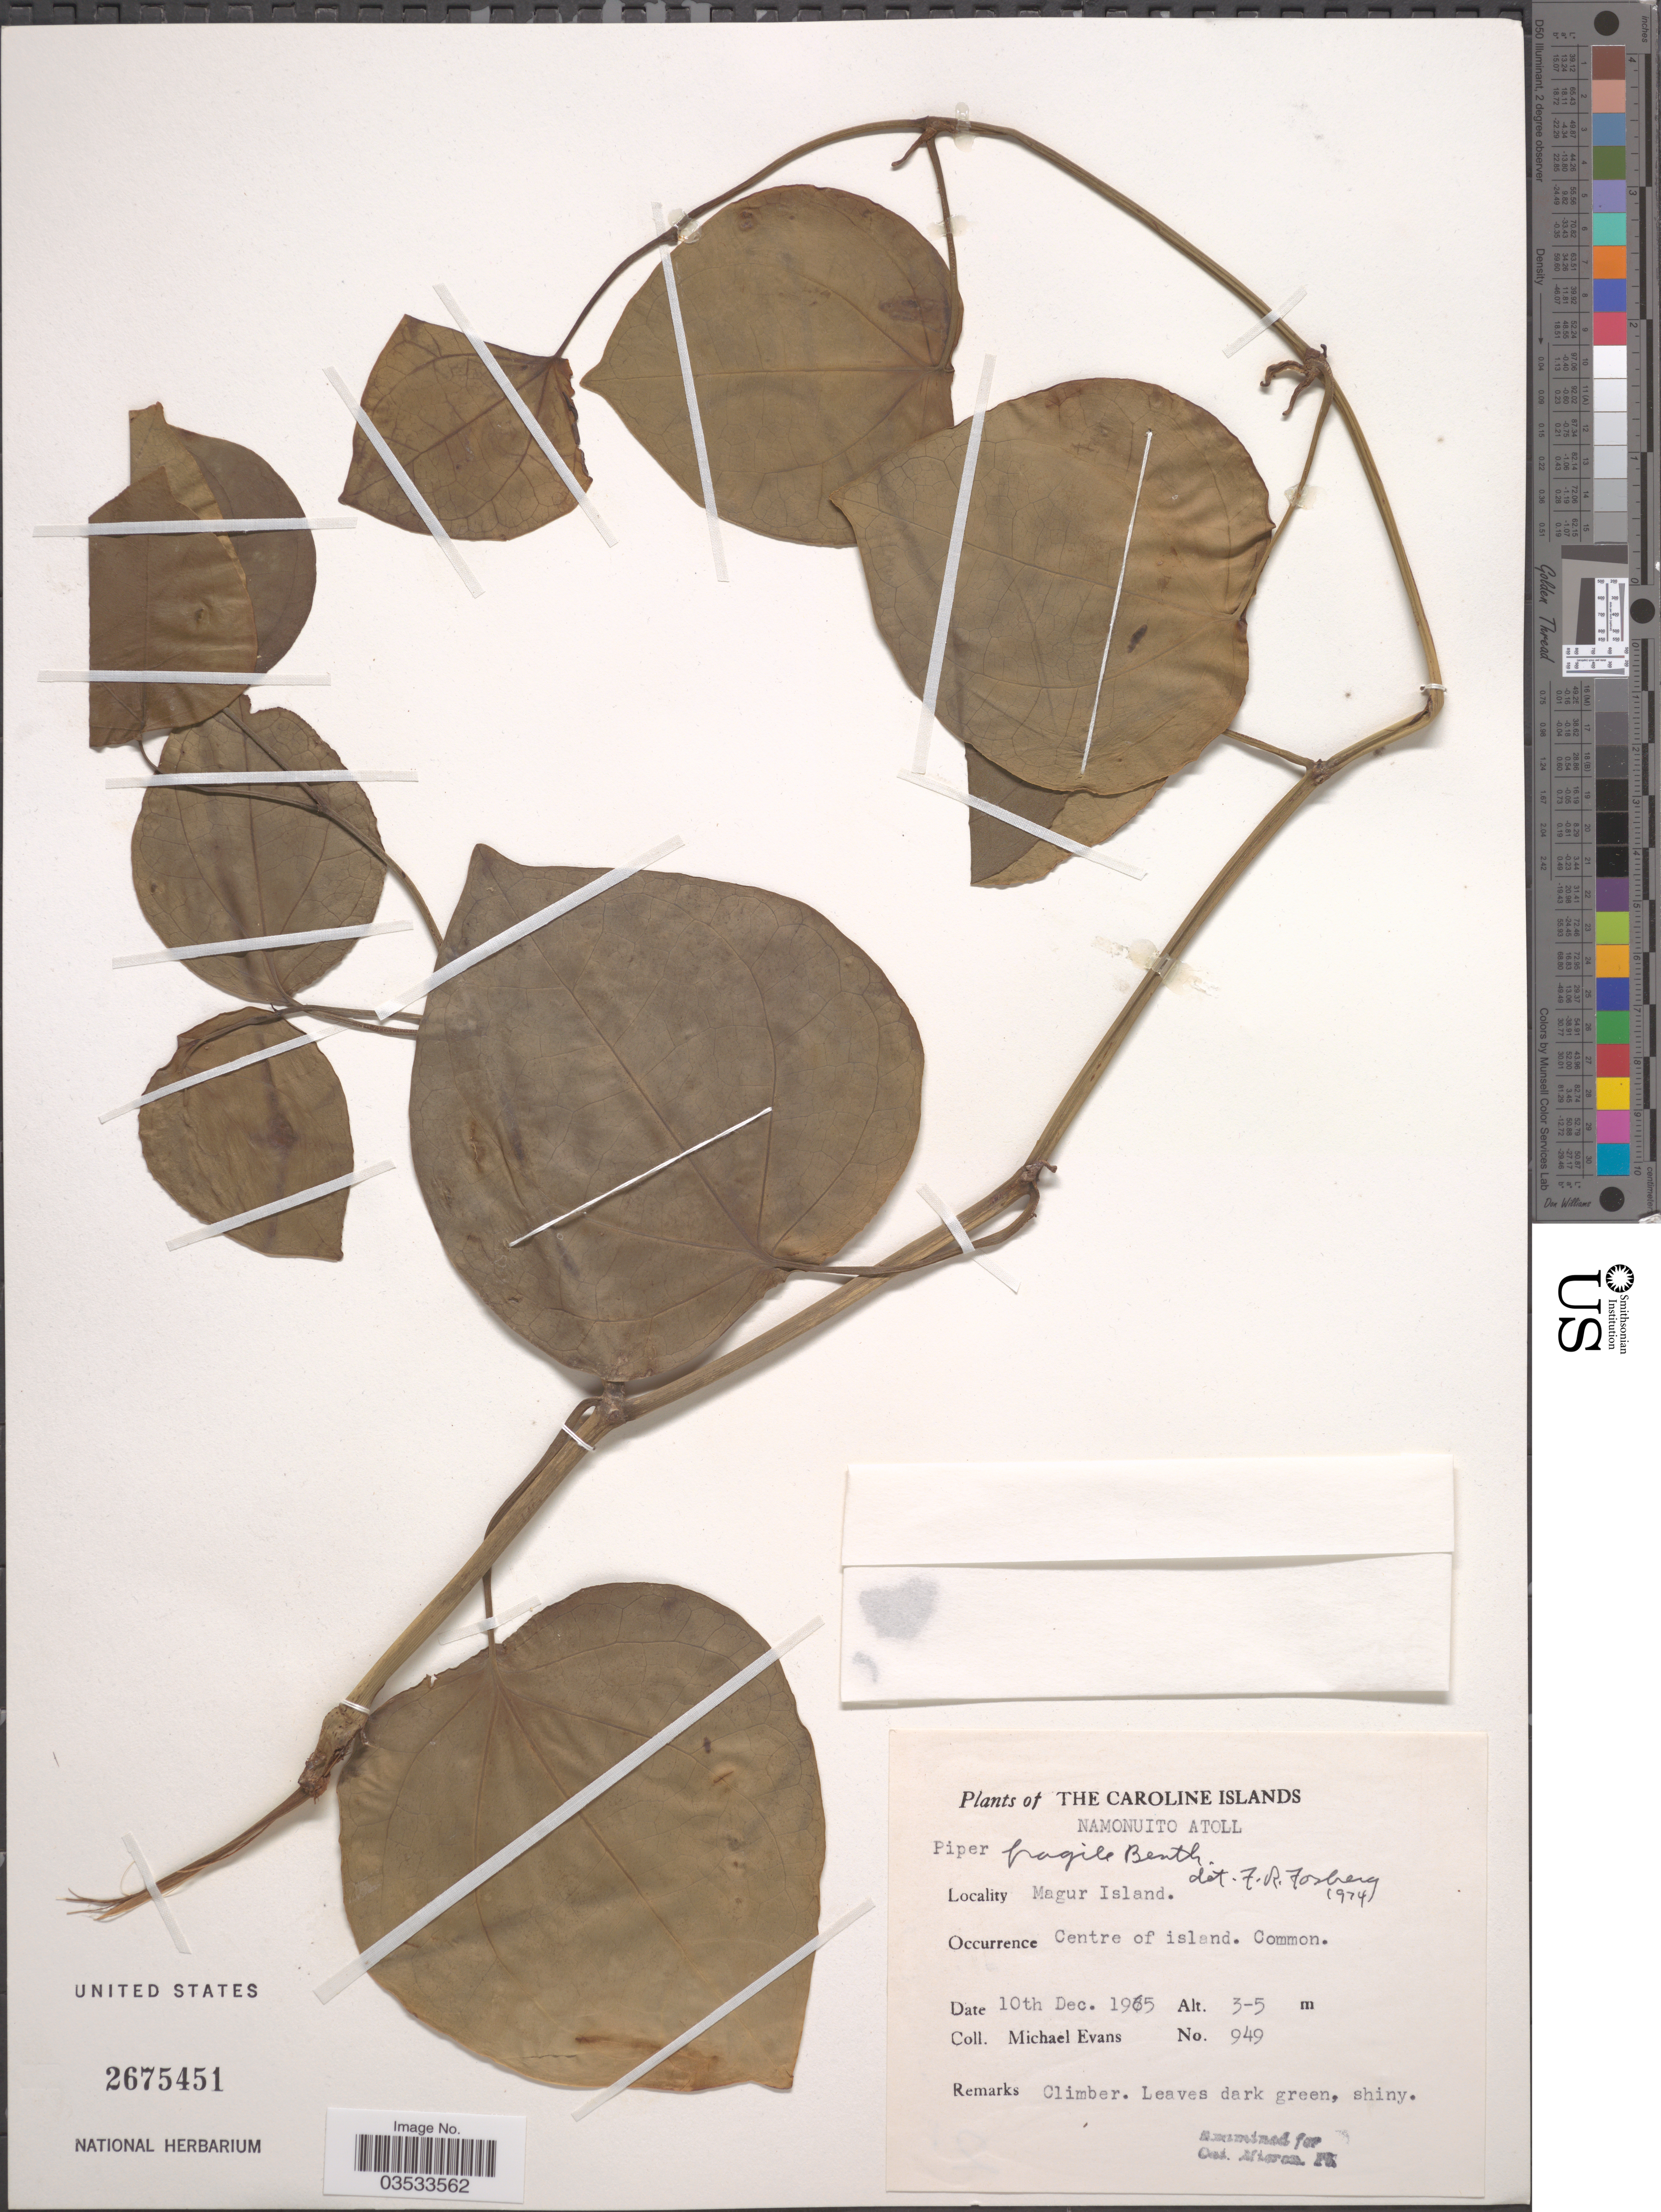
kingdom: Plantae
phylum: Tracheophyta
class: Magnoliopsida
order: Piperales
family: Piperaceae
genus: Piper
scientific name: Piper fragile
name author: Benth.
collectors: M. Evans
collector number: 949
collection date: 1965-12-10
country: Micronesia, Federated States of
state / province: Truk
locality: The Caroline Islands. Namonuito Atoll. Magur Island. Centre of island.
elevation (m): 3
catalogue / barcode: US 2675451